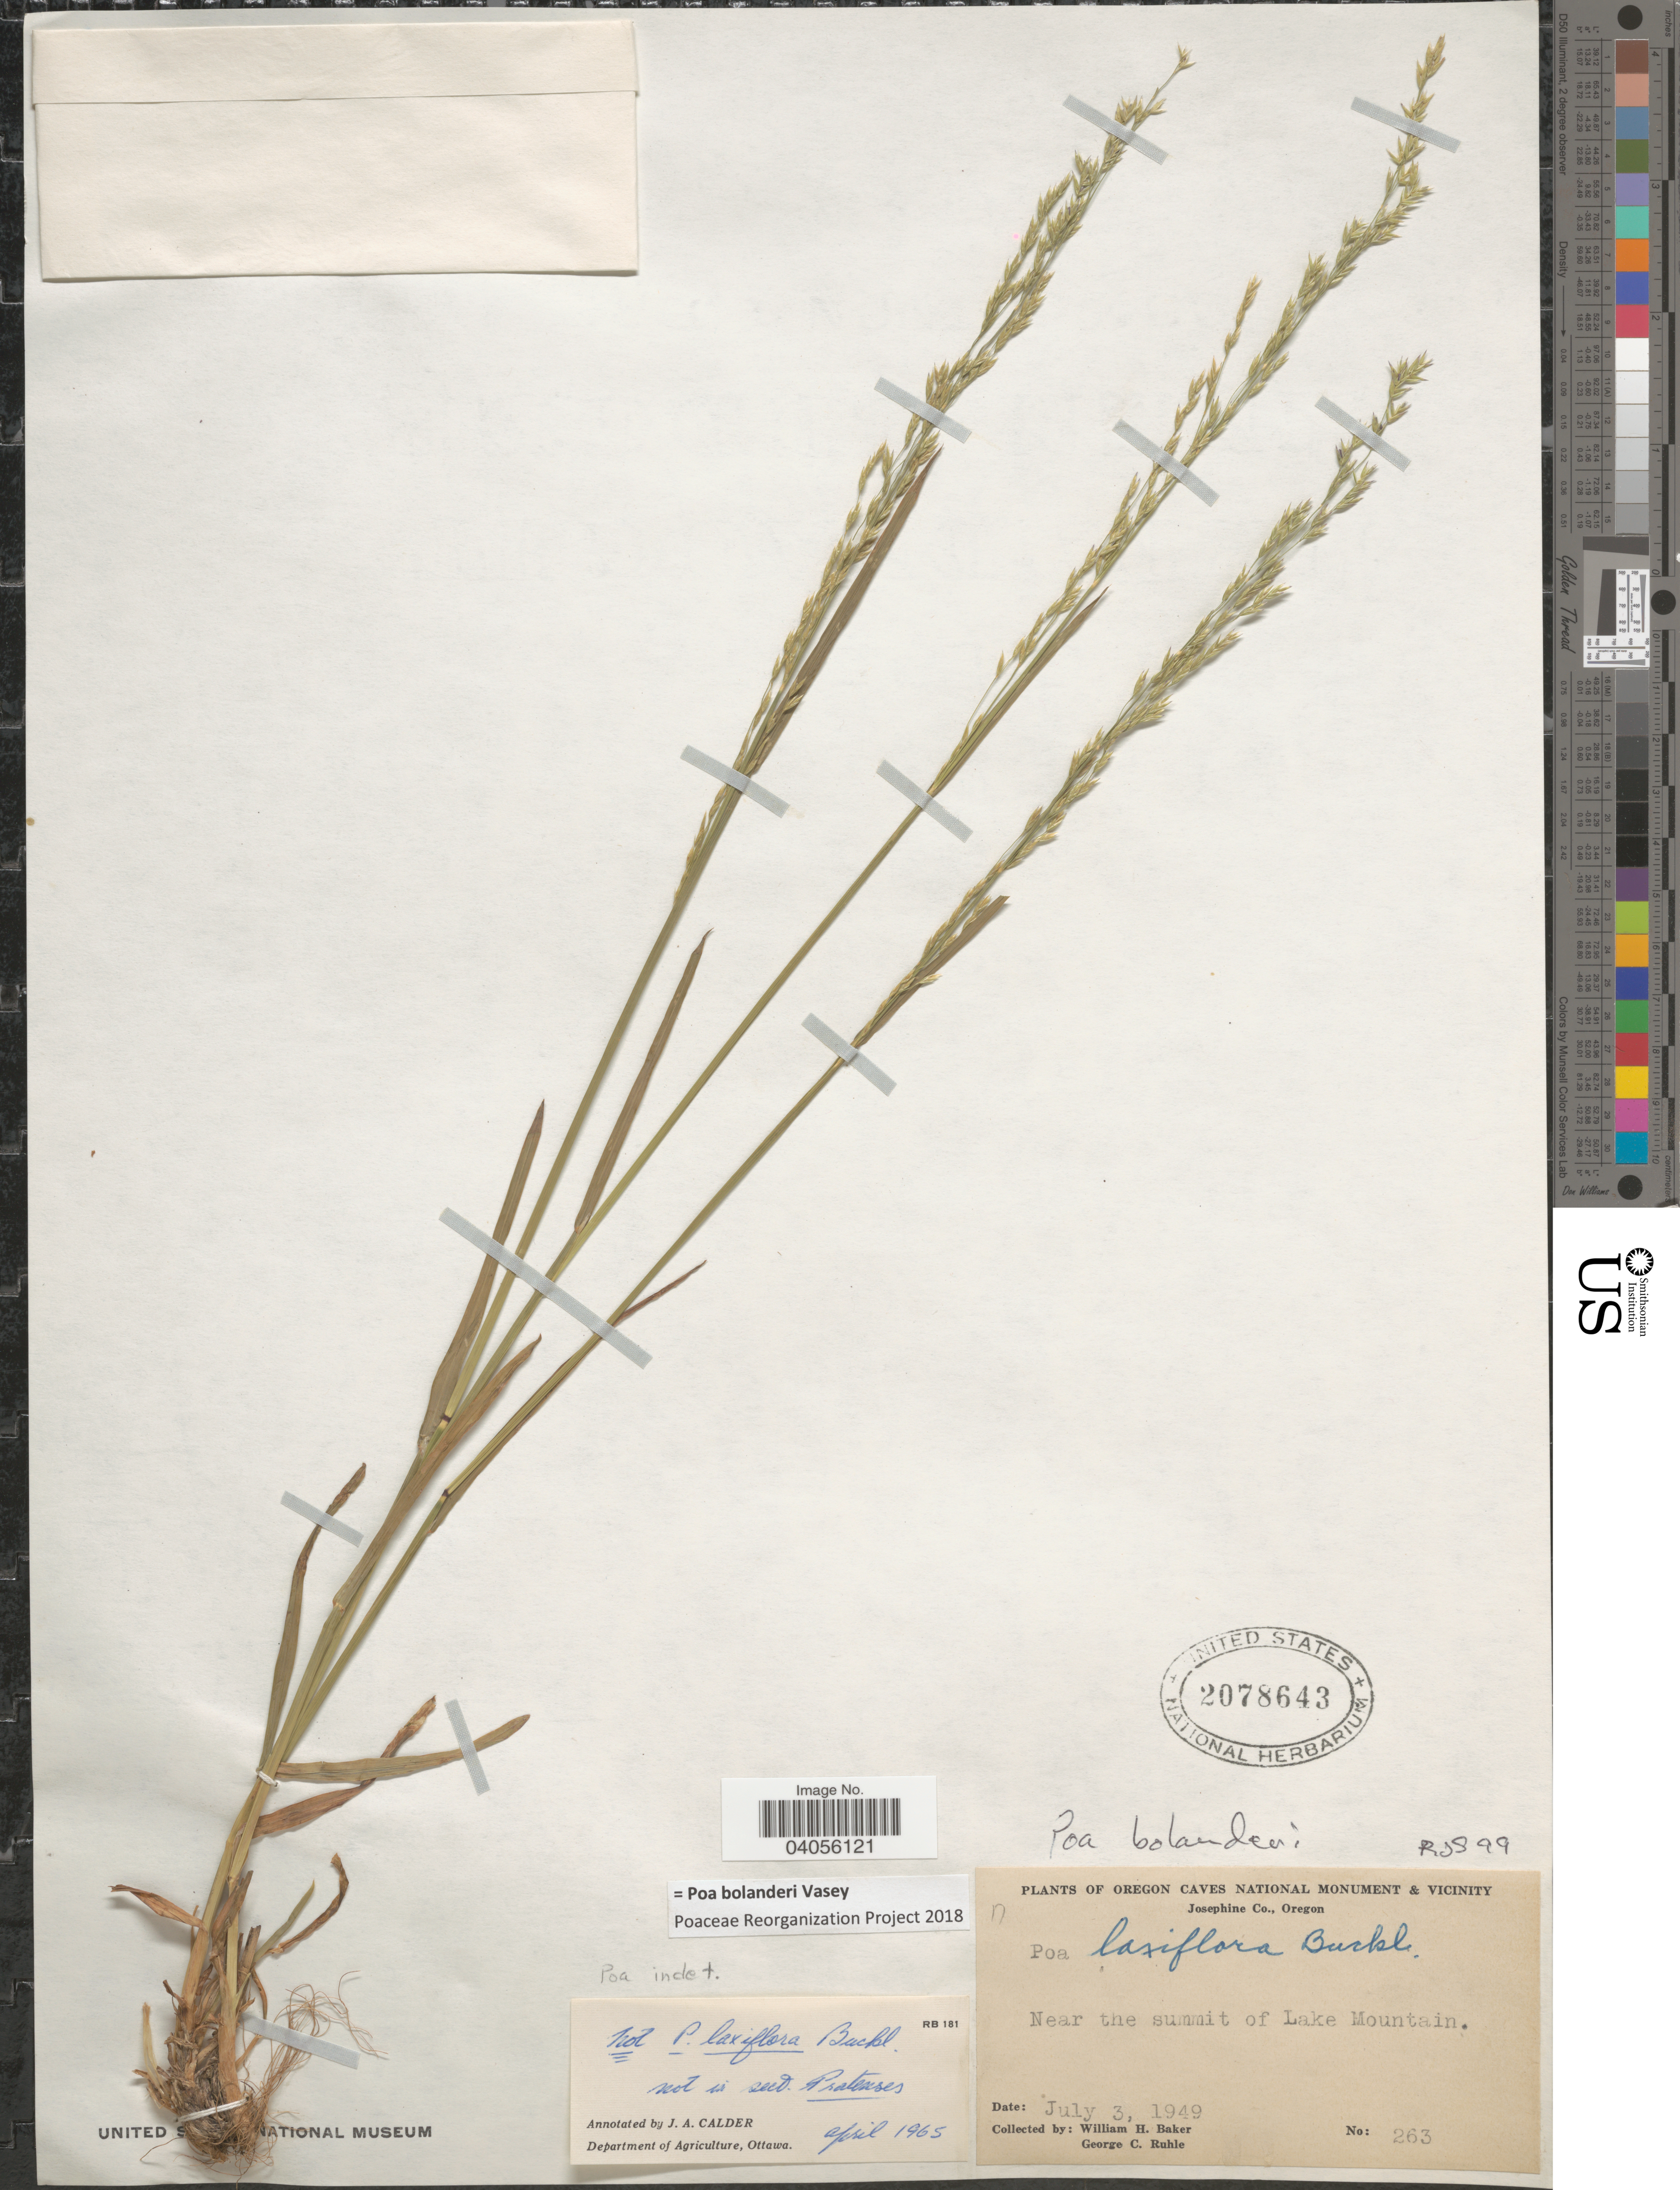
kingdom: Plantae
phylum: Tracheophyta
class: Liliopsida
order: Poales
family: Poaceae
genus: Poa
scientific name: Poa bolanderi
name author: Vasey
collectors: W. H. Baker & G. Ruhle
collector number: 263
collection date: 1949-07-03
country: United States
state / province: Oregon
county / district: Josephine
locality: Oregon Caves National Monument & vicinity. Josephine Co. Near the summit of Lake Mountain.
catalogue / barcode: US 2078643